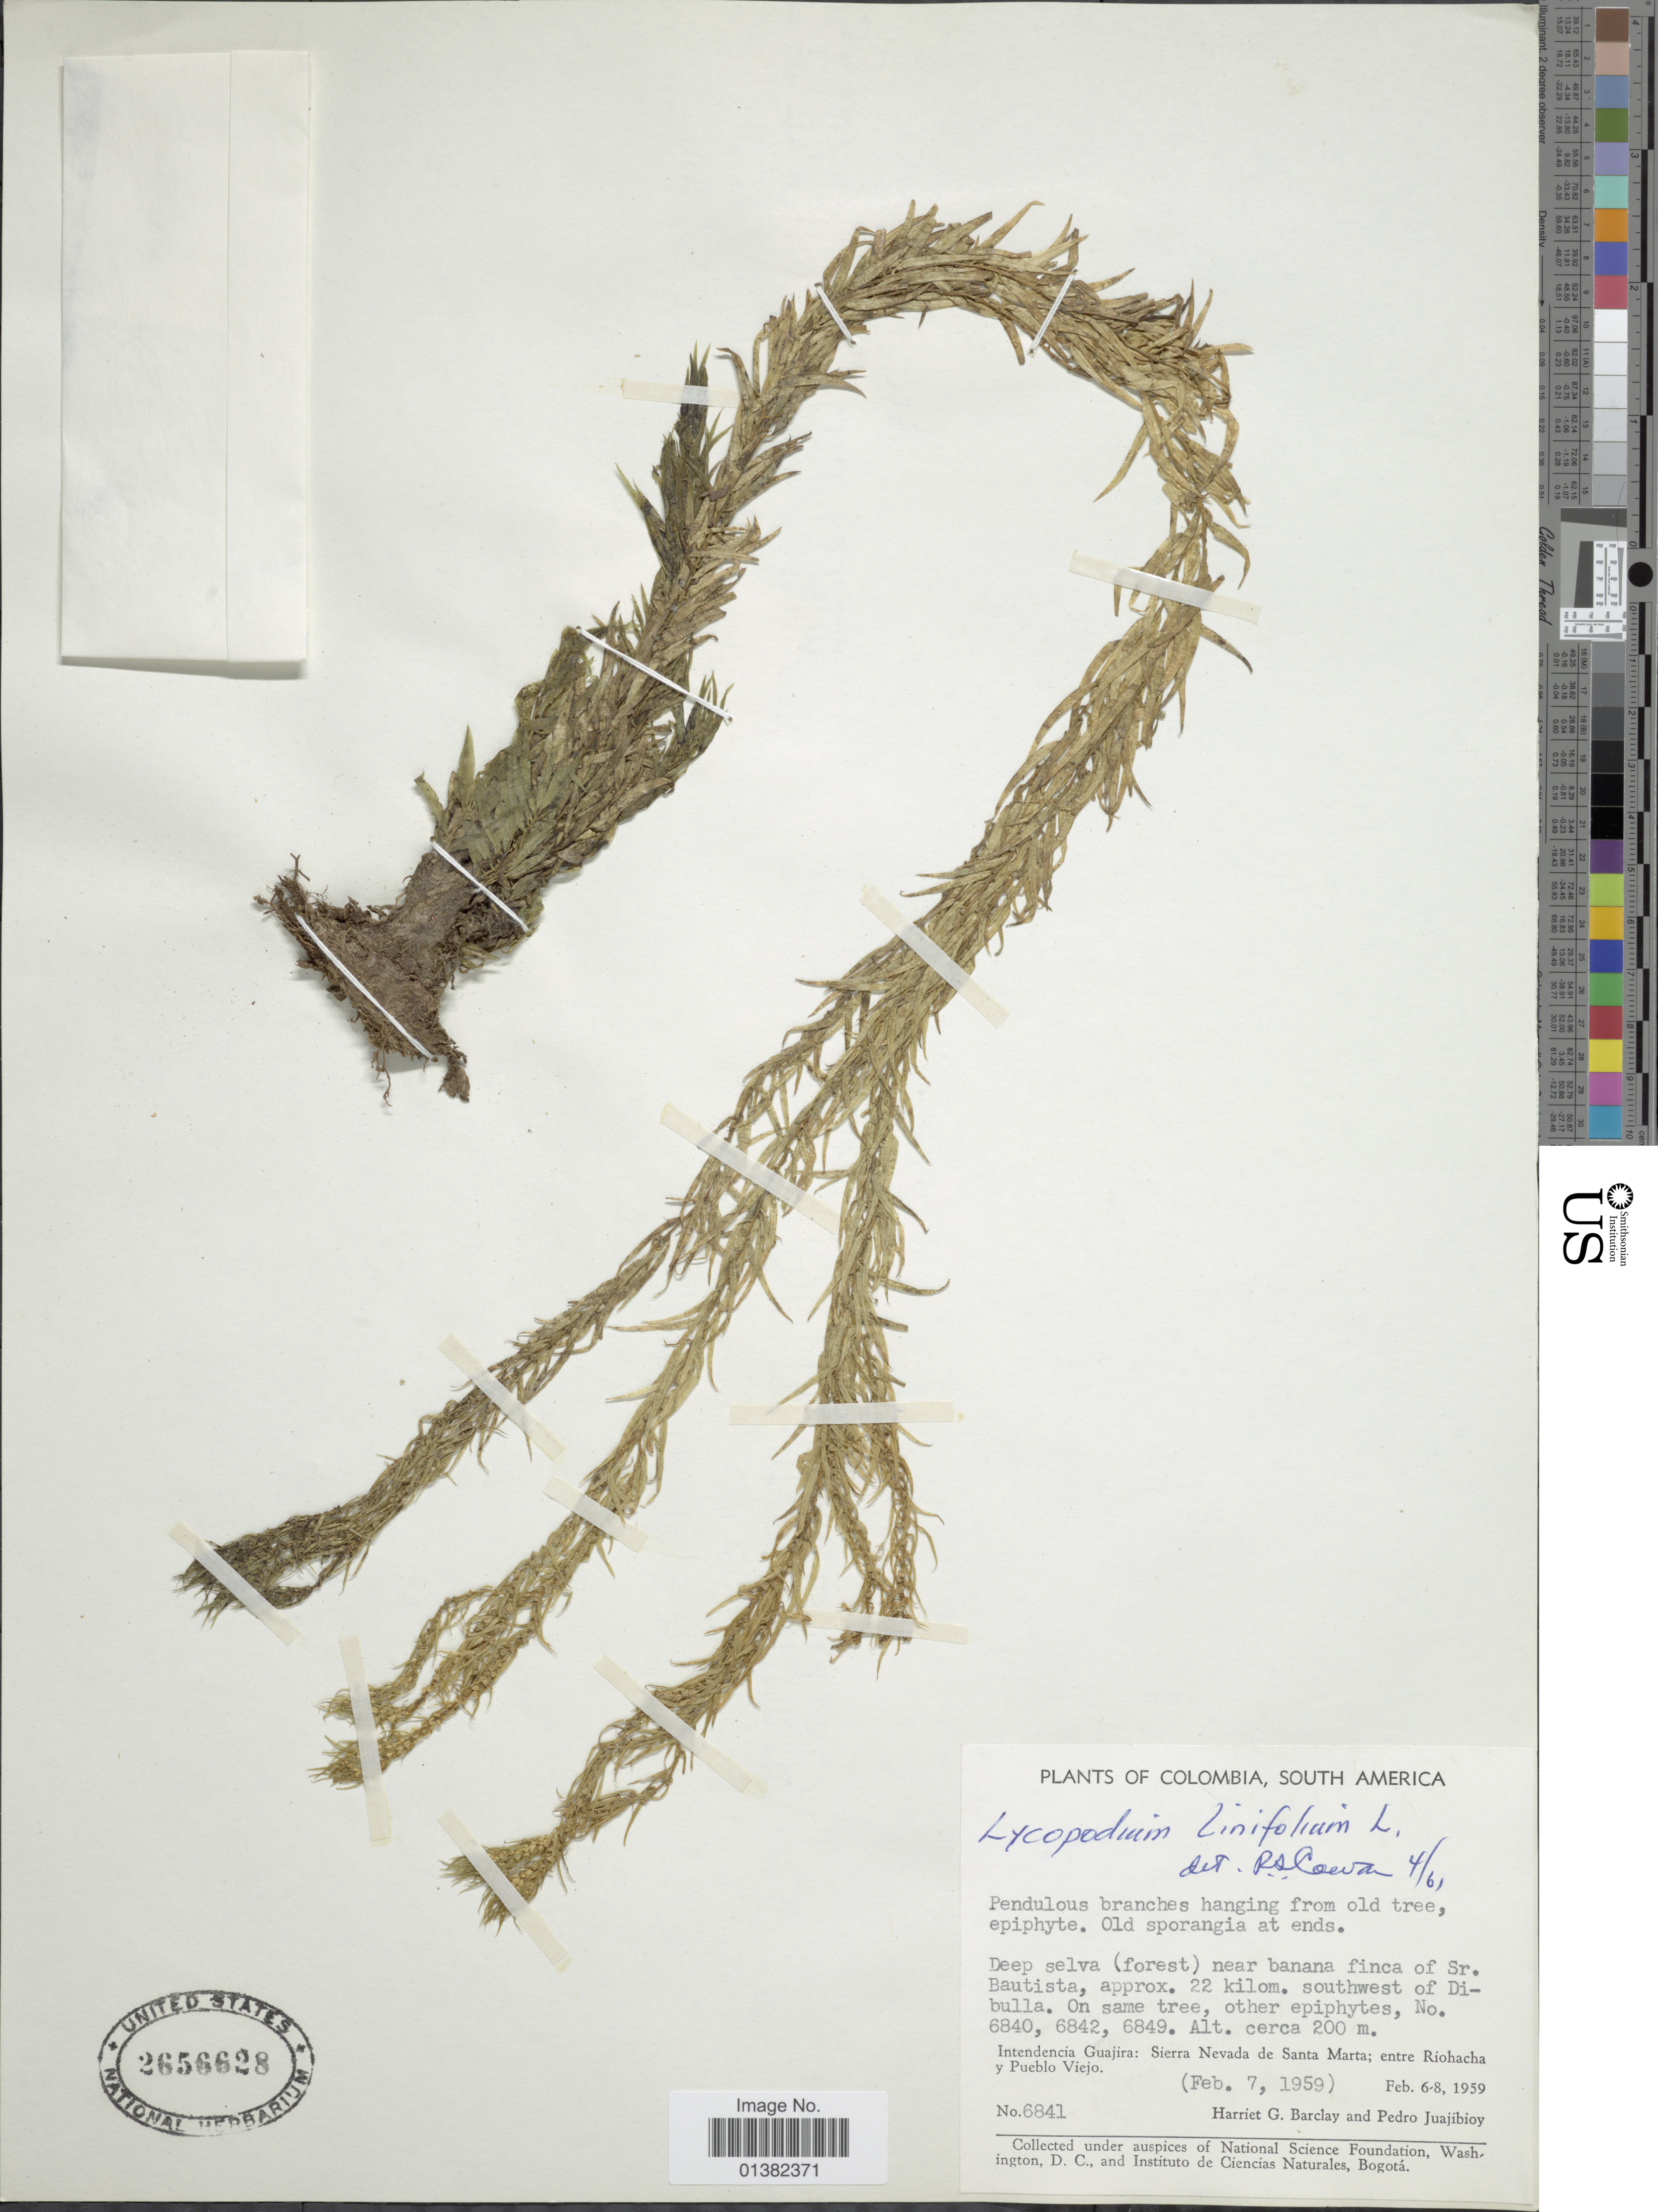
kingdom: Plantae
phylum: Tracheophyta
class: Lycopodiopsida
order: Lycopodiales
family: Lycopodiaceae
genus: Phlegmariurus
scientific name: Phlegmariurus linifolius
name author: (L.) B. Øllg.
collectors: H. G. Barclay & P. Juajibioy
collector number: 6841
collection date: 1959-02-06/1959-02-08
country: Colombia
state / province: La Guajira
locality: Deep selva (forest) near banana finca of Sr. Bautista, approx. 22 kilom. southwest of Dibulla. Sierra Nevada de Santa Marita; entre Riohacha y Pueblo Viejo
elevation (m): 200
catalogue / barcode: US 2656628